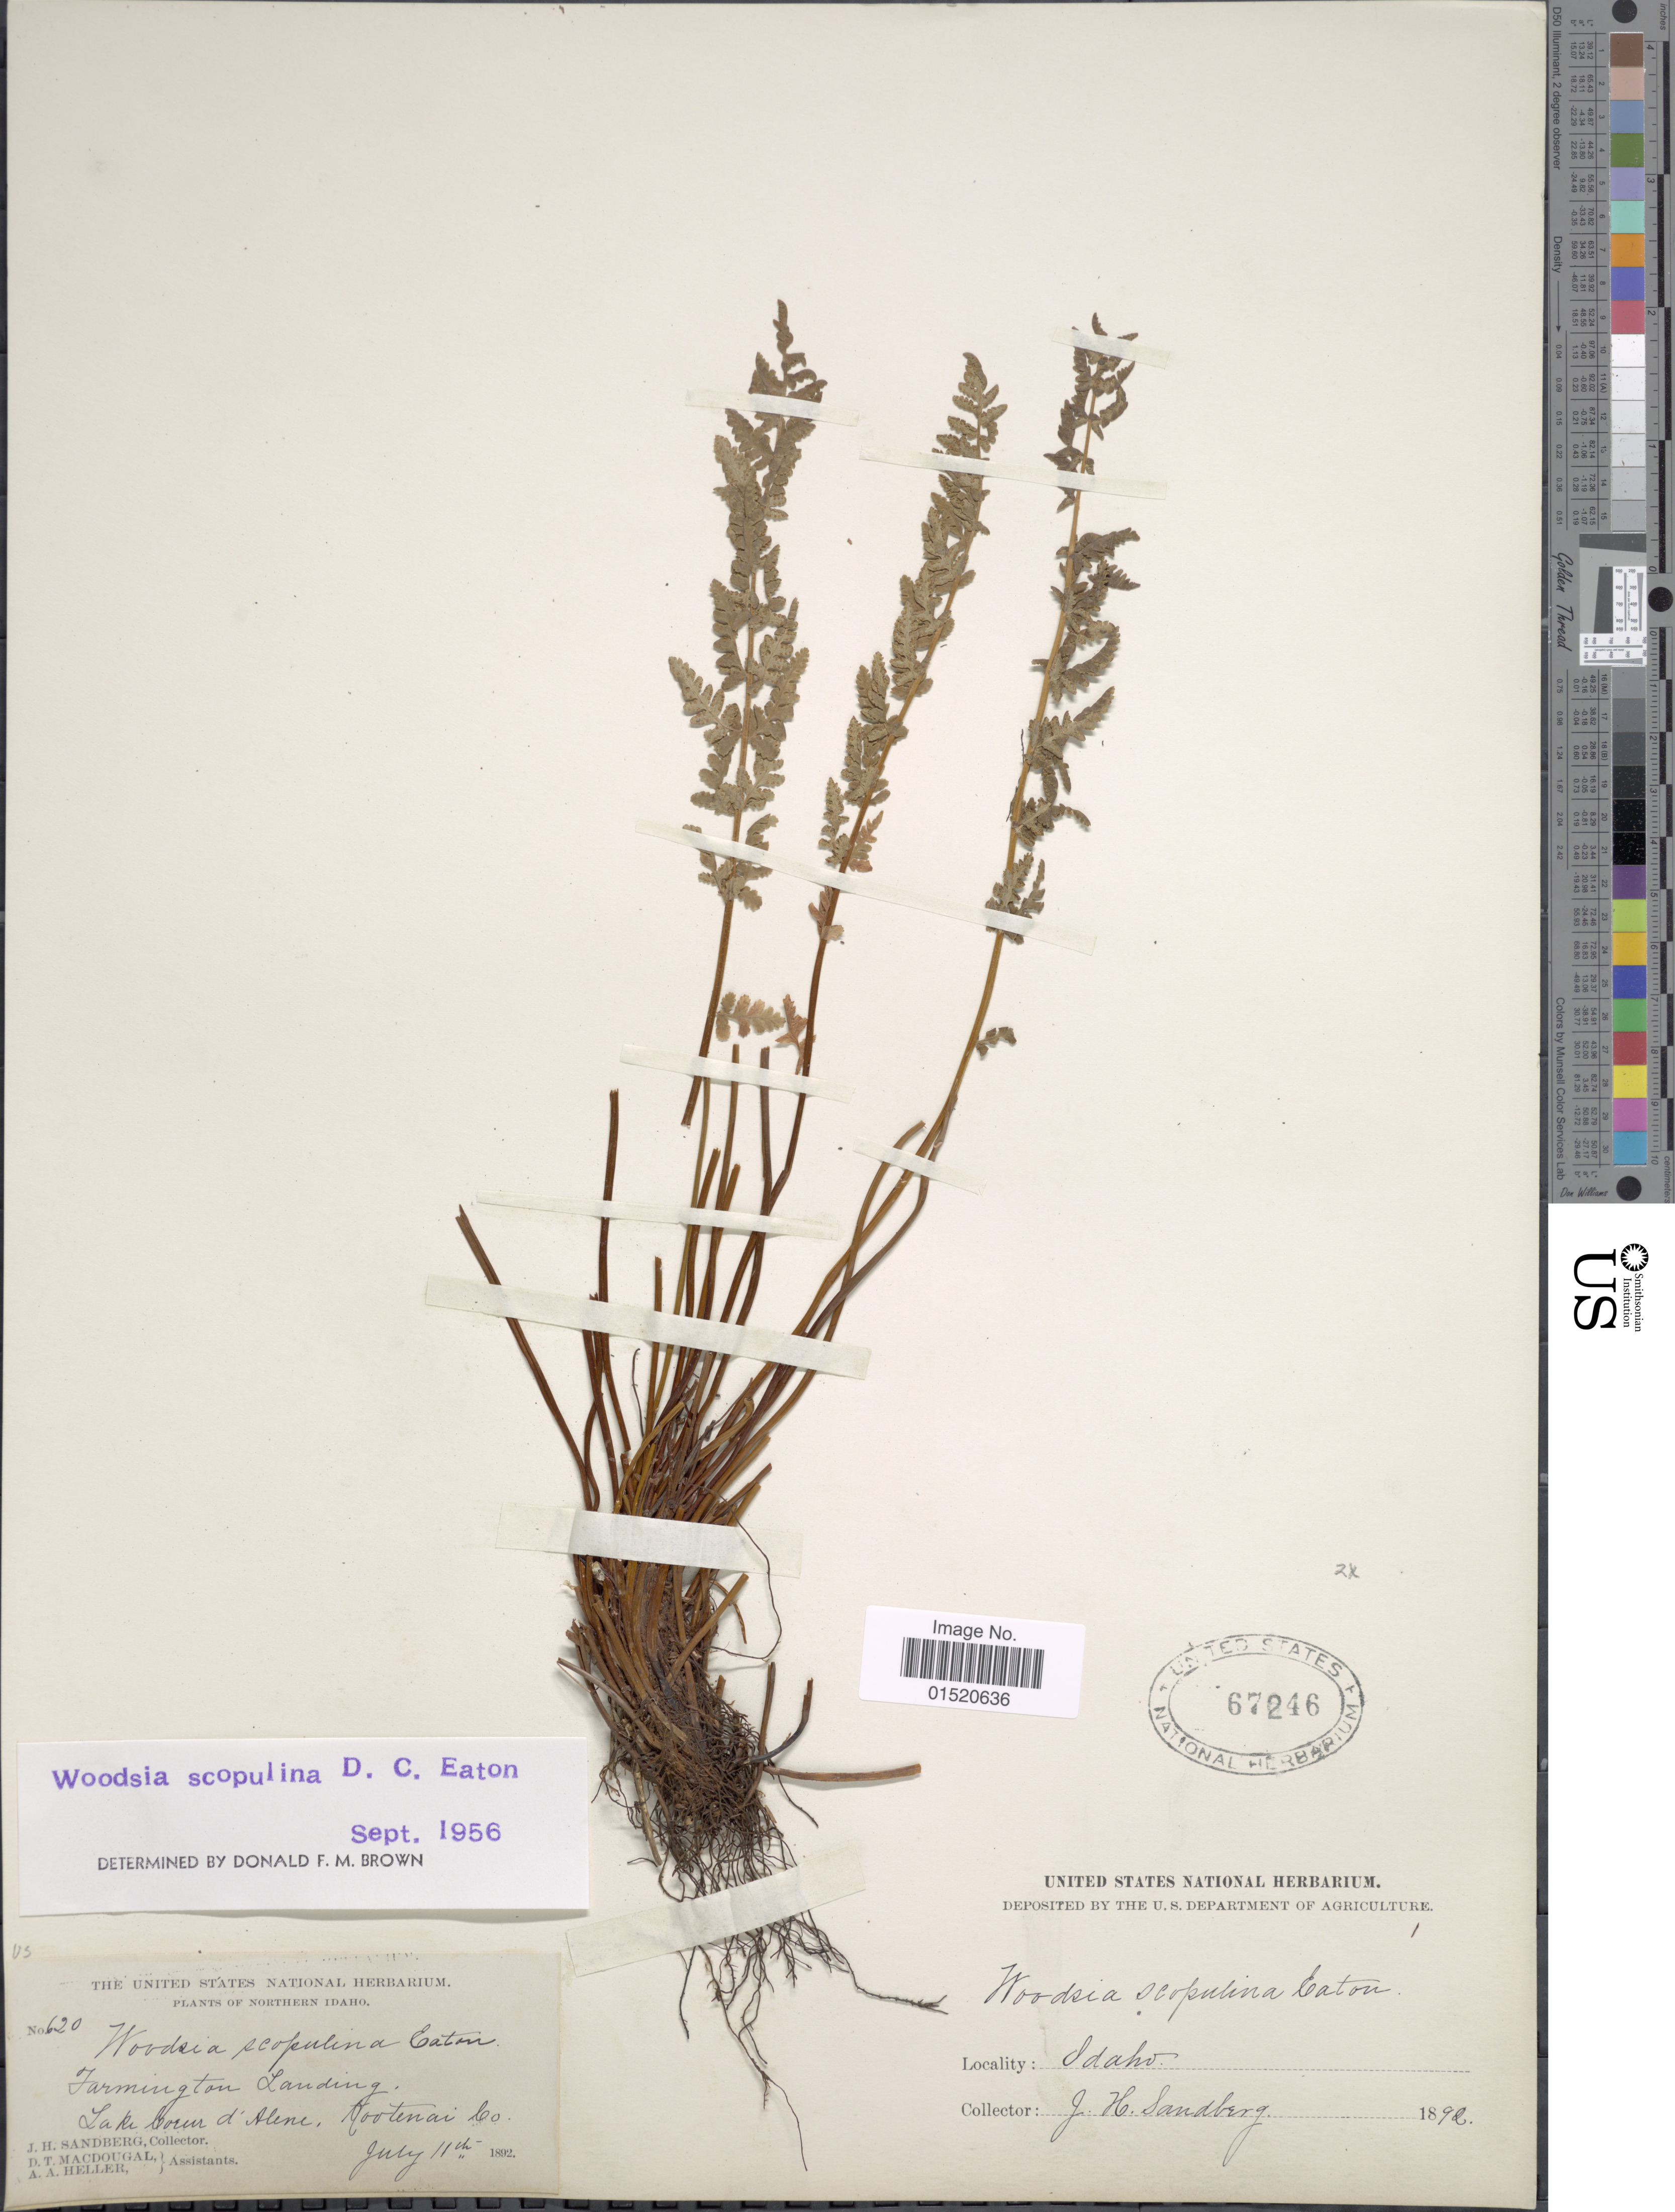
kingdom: Plantae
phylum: Tracheophyta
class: Polypodiopsida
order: Polypodiales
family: Woodsiaceae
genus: Woodsia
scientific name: Woodsia scopulina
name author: D.C. Eaton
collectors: J. H. Sandberg, D. T. MacDougal & A. A. Heller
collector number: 620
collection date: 1892-07-11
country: United States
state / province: Idaho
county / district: Kootenai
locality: Farmington Landing, Lake Cour d'Alene, Hootenai Co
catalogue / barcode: US 67246